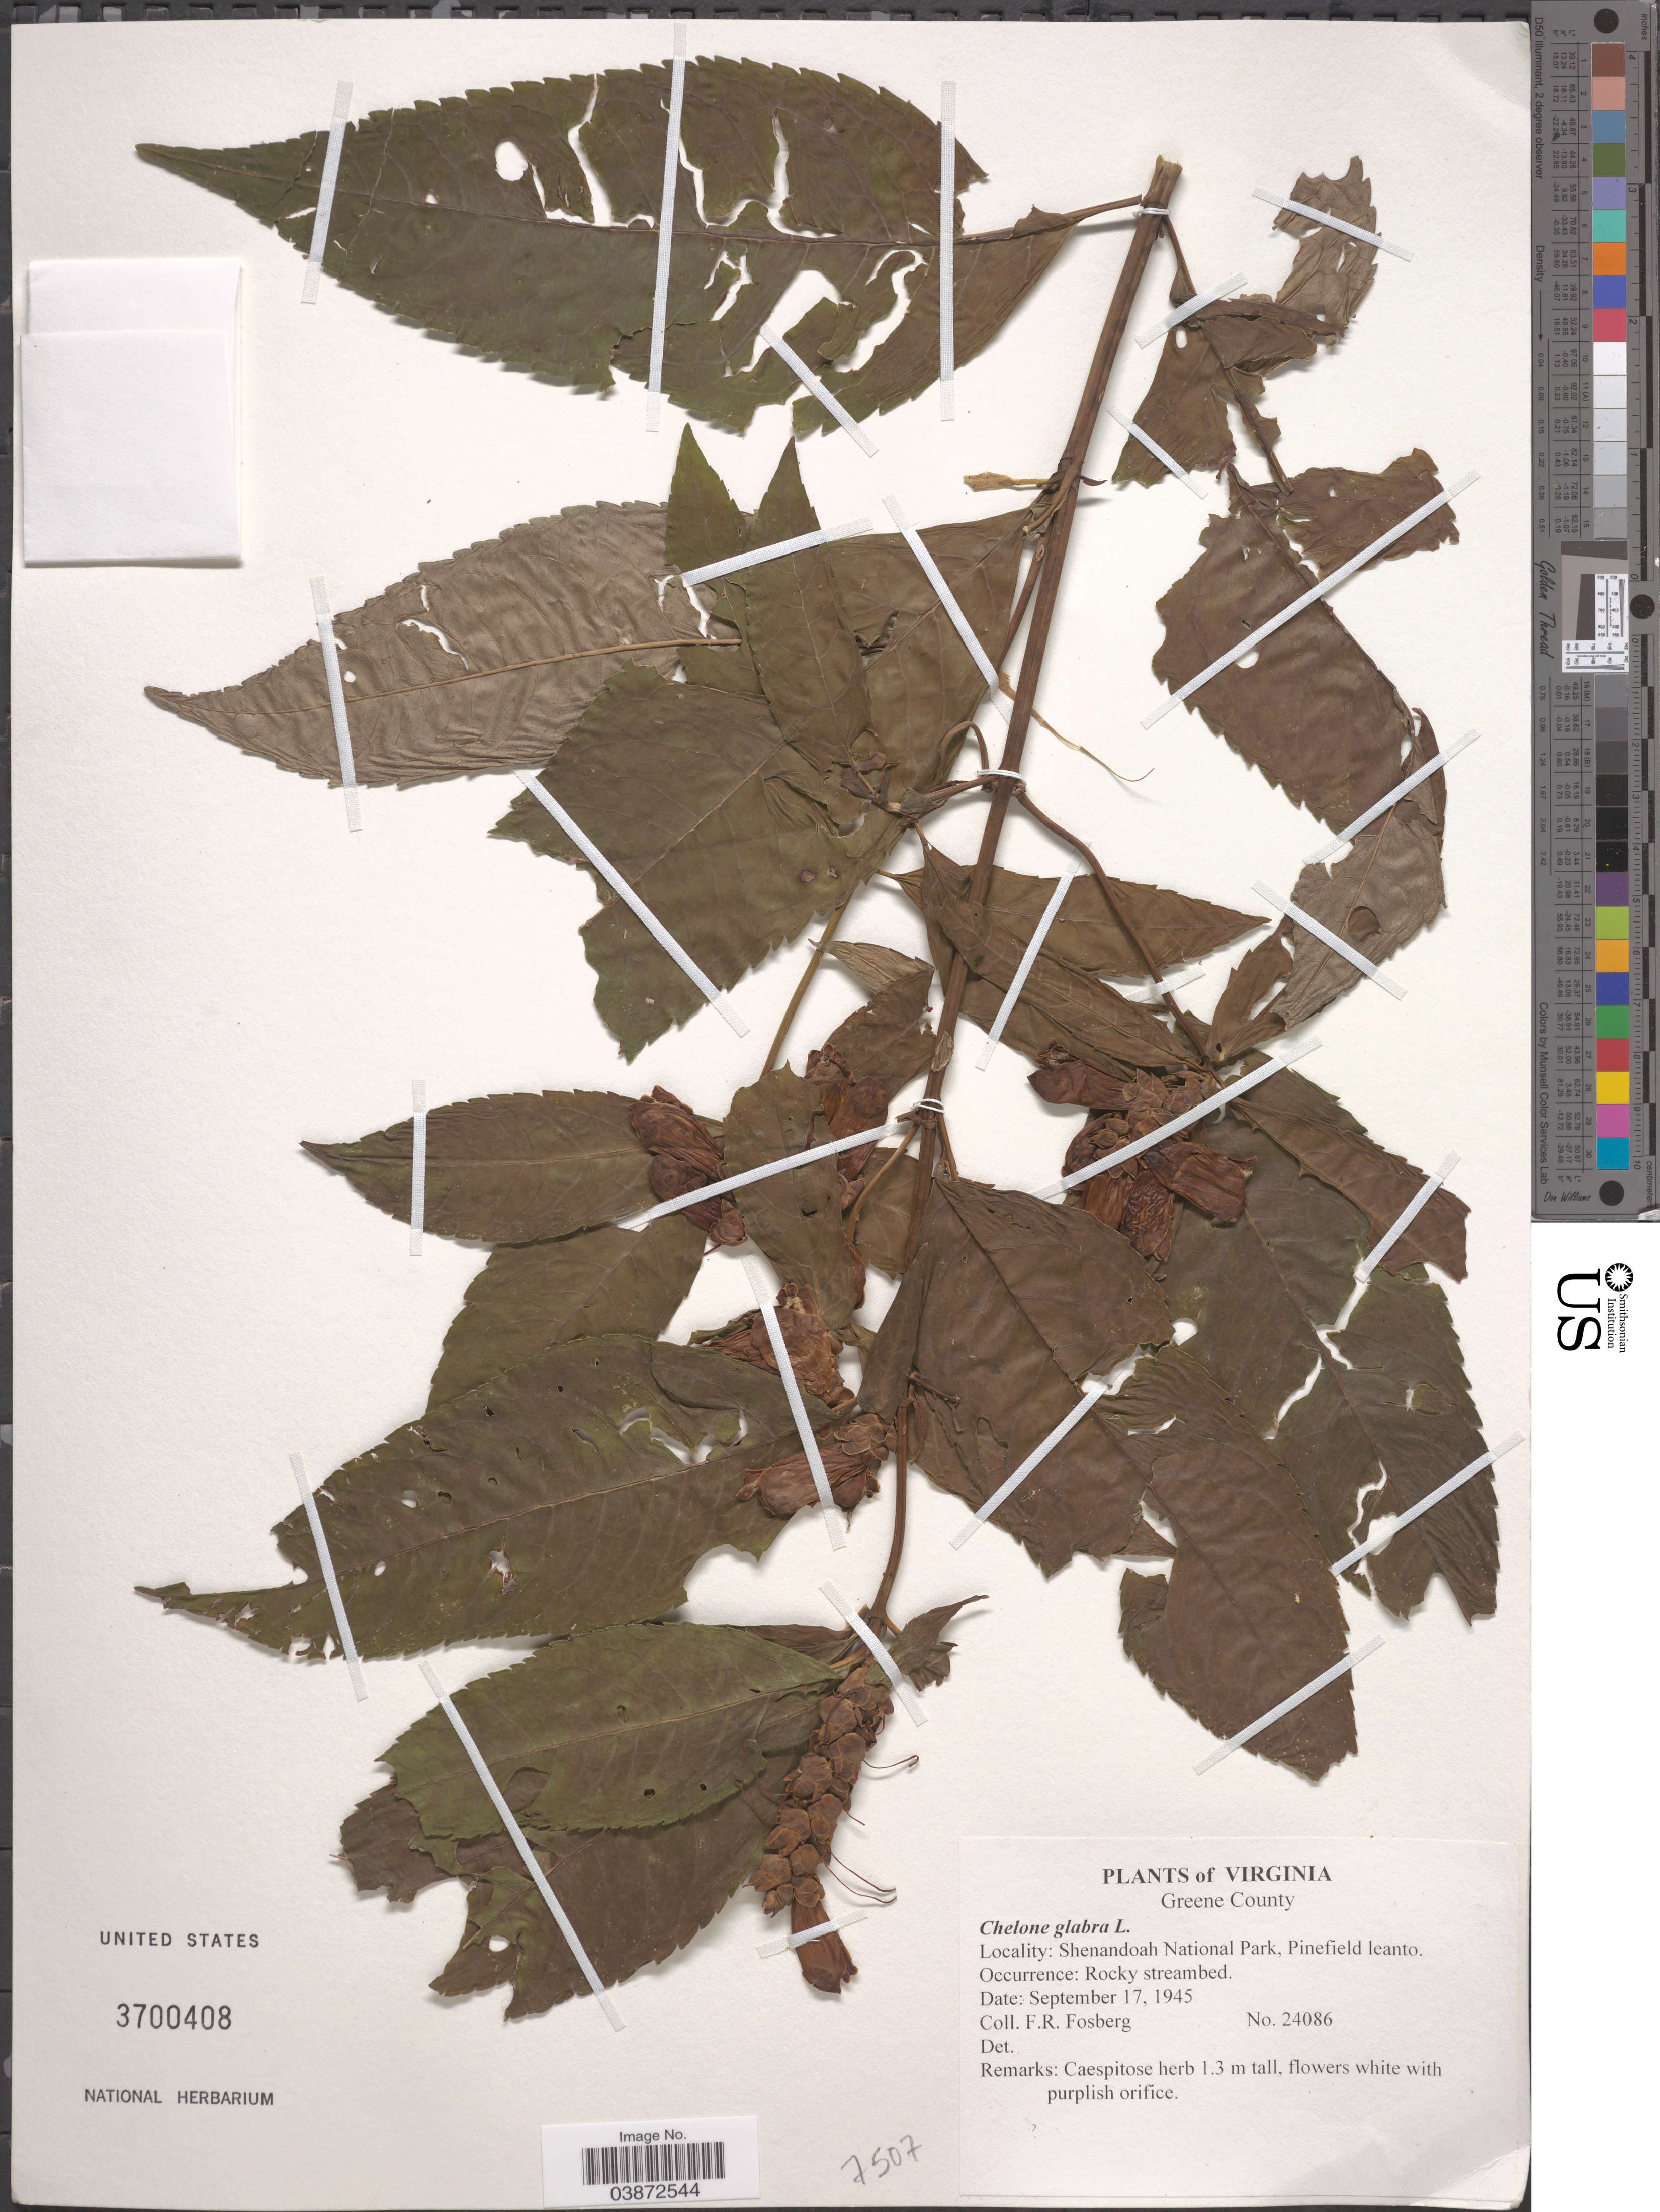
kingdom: Plantae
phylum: Tracheophyta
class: Magnoliopsida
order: Lamiales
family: Plantaginaceae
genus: Chelone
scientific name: Chelone glabra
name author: L.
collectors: F. R. Fosberg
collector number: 24086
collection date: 1945-09-17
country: United States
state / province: Virginia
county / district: Greene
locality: Shenandoah National Park, Pinefield leanto.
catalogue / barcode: US 3700408